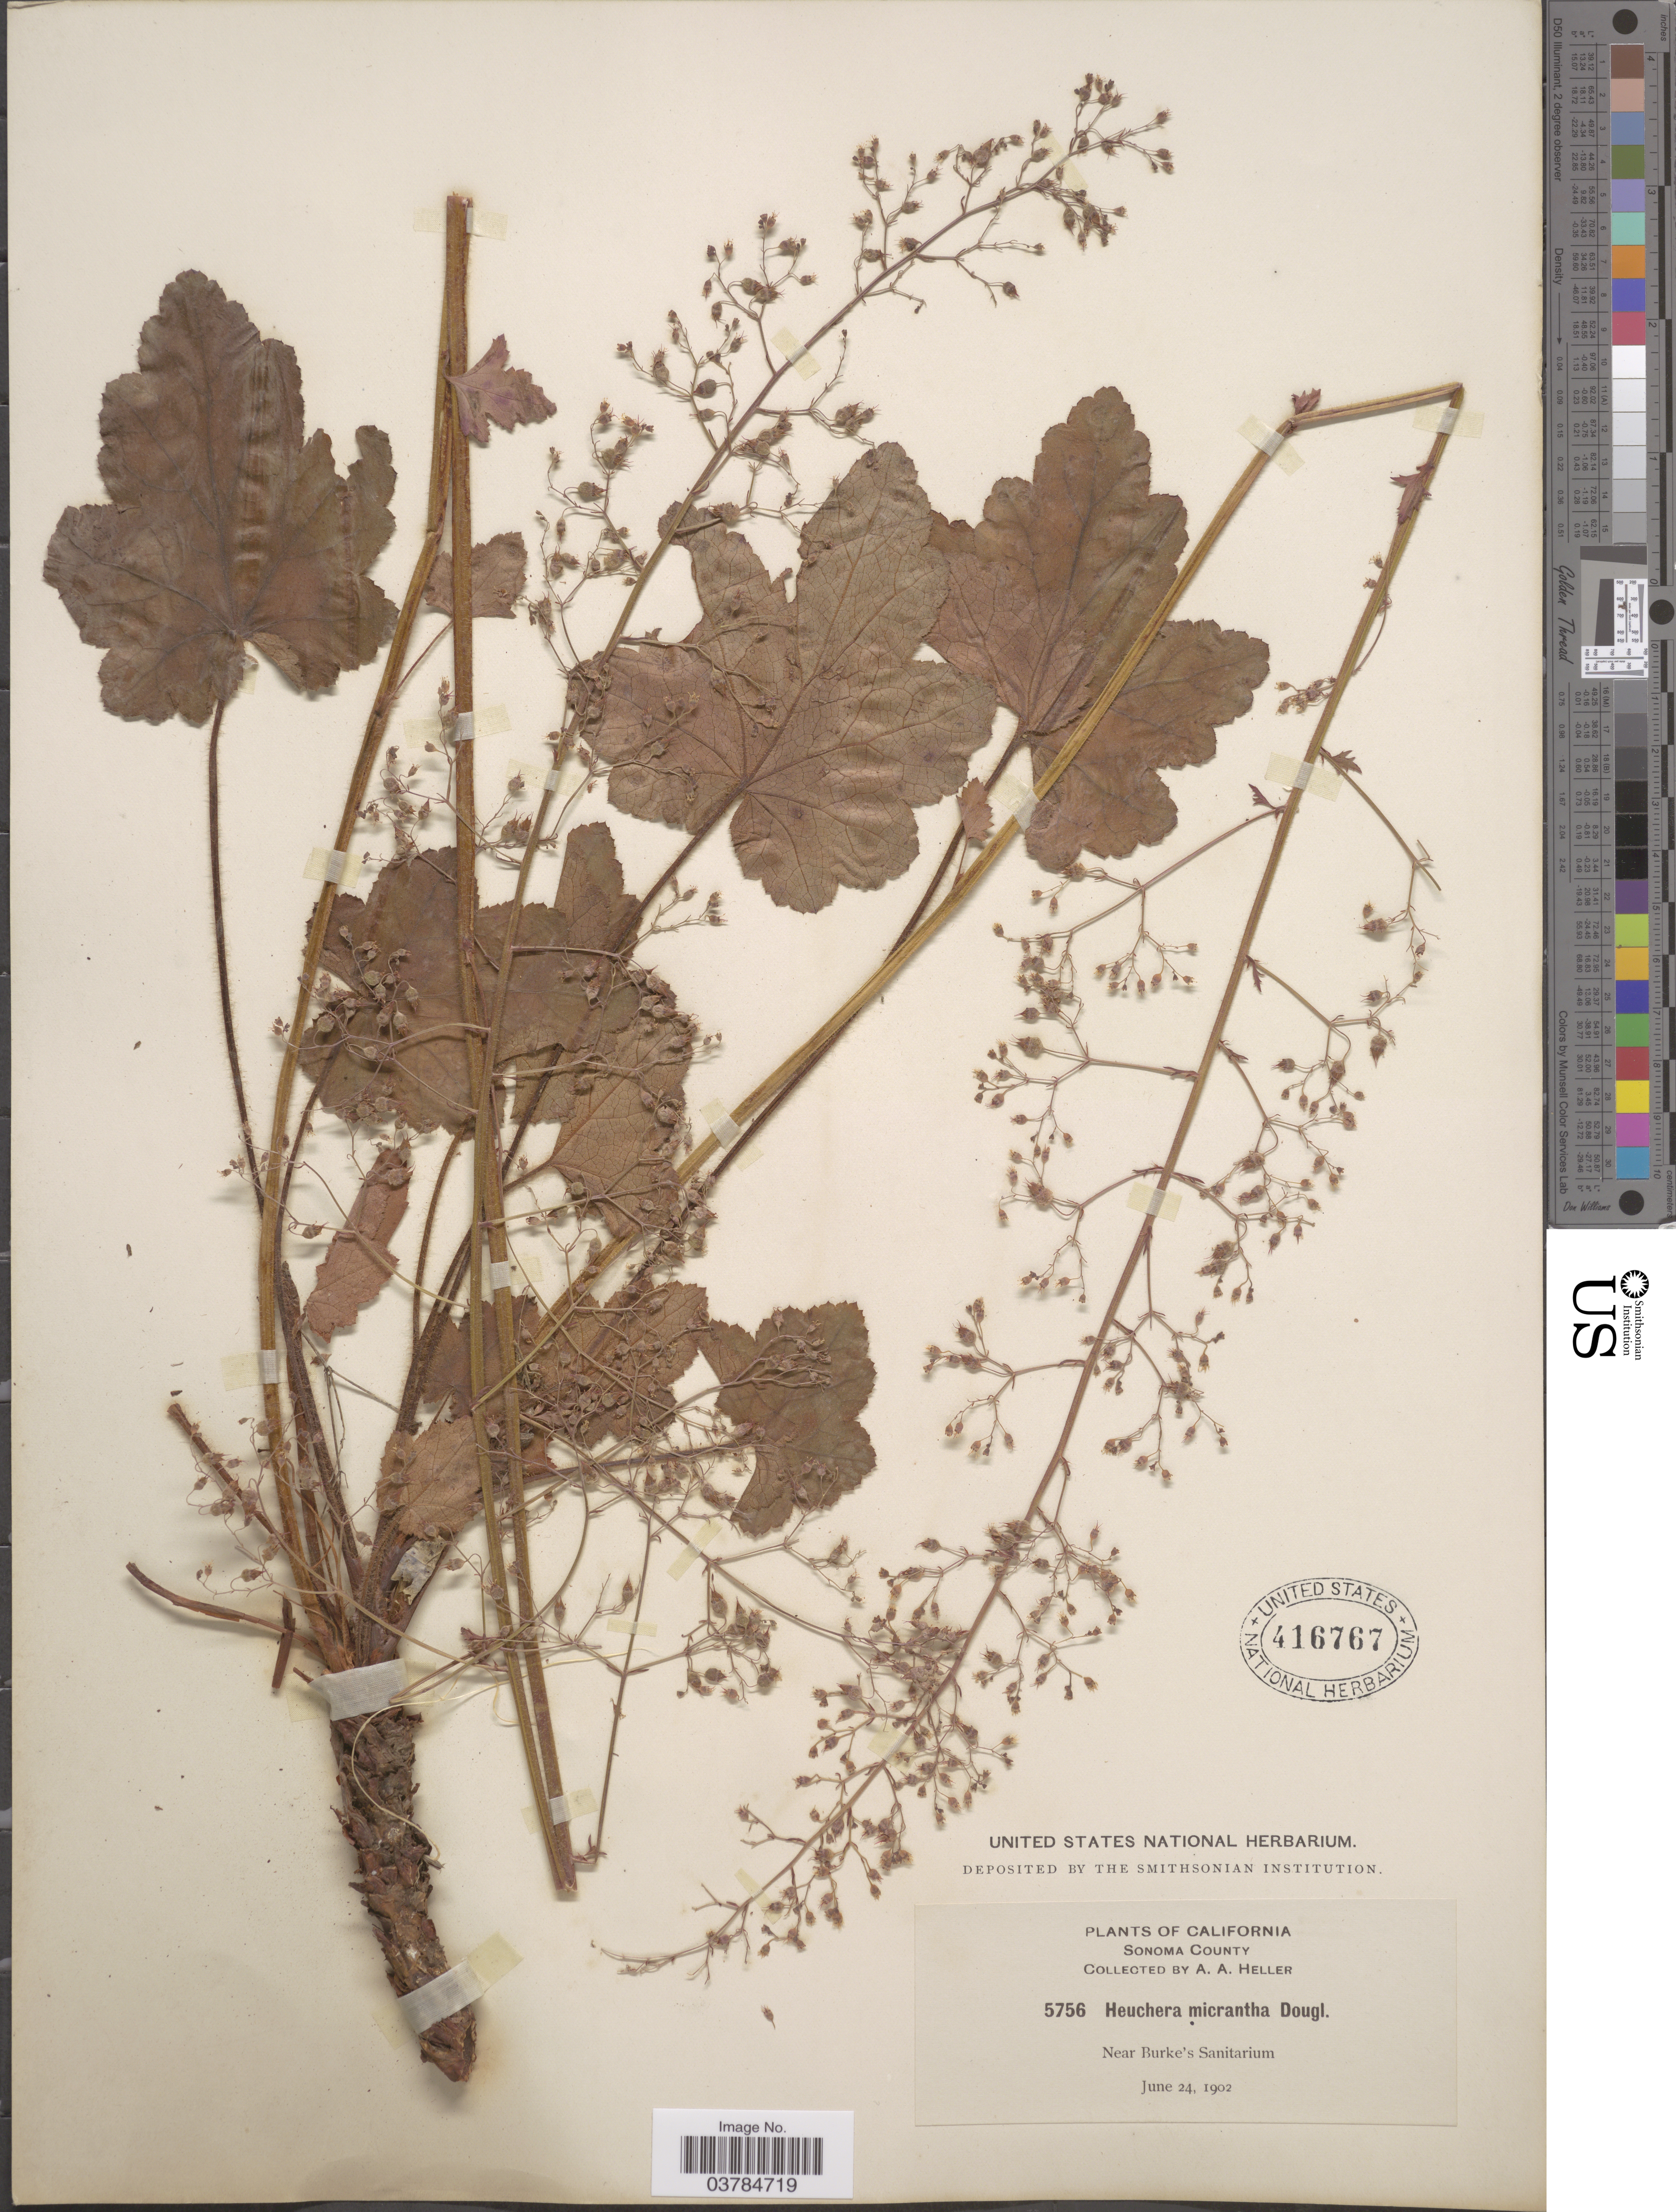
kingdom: Plantae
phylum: Tracheophyta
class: Magnoliopsida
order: Saxifragales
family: Saxifragaceae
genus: Heuchera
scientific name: Heuchera micrantha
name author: Douglas ex Lindl.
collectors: A. A. Heller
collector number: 5756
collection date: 1902-06-24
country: United States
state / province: California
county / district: Sonoma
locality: Sonoma County. Near Burke's Sanitarium.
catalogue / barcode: US 416767